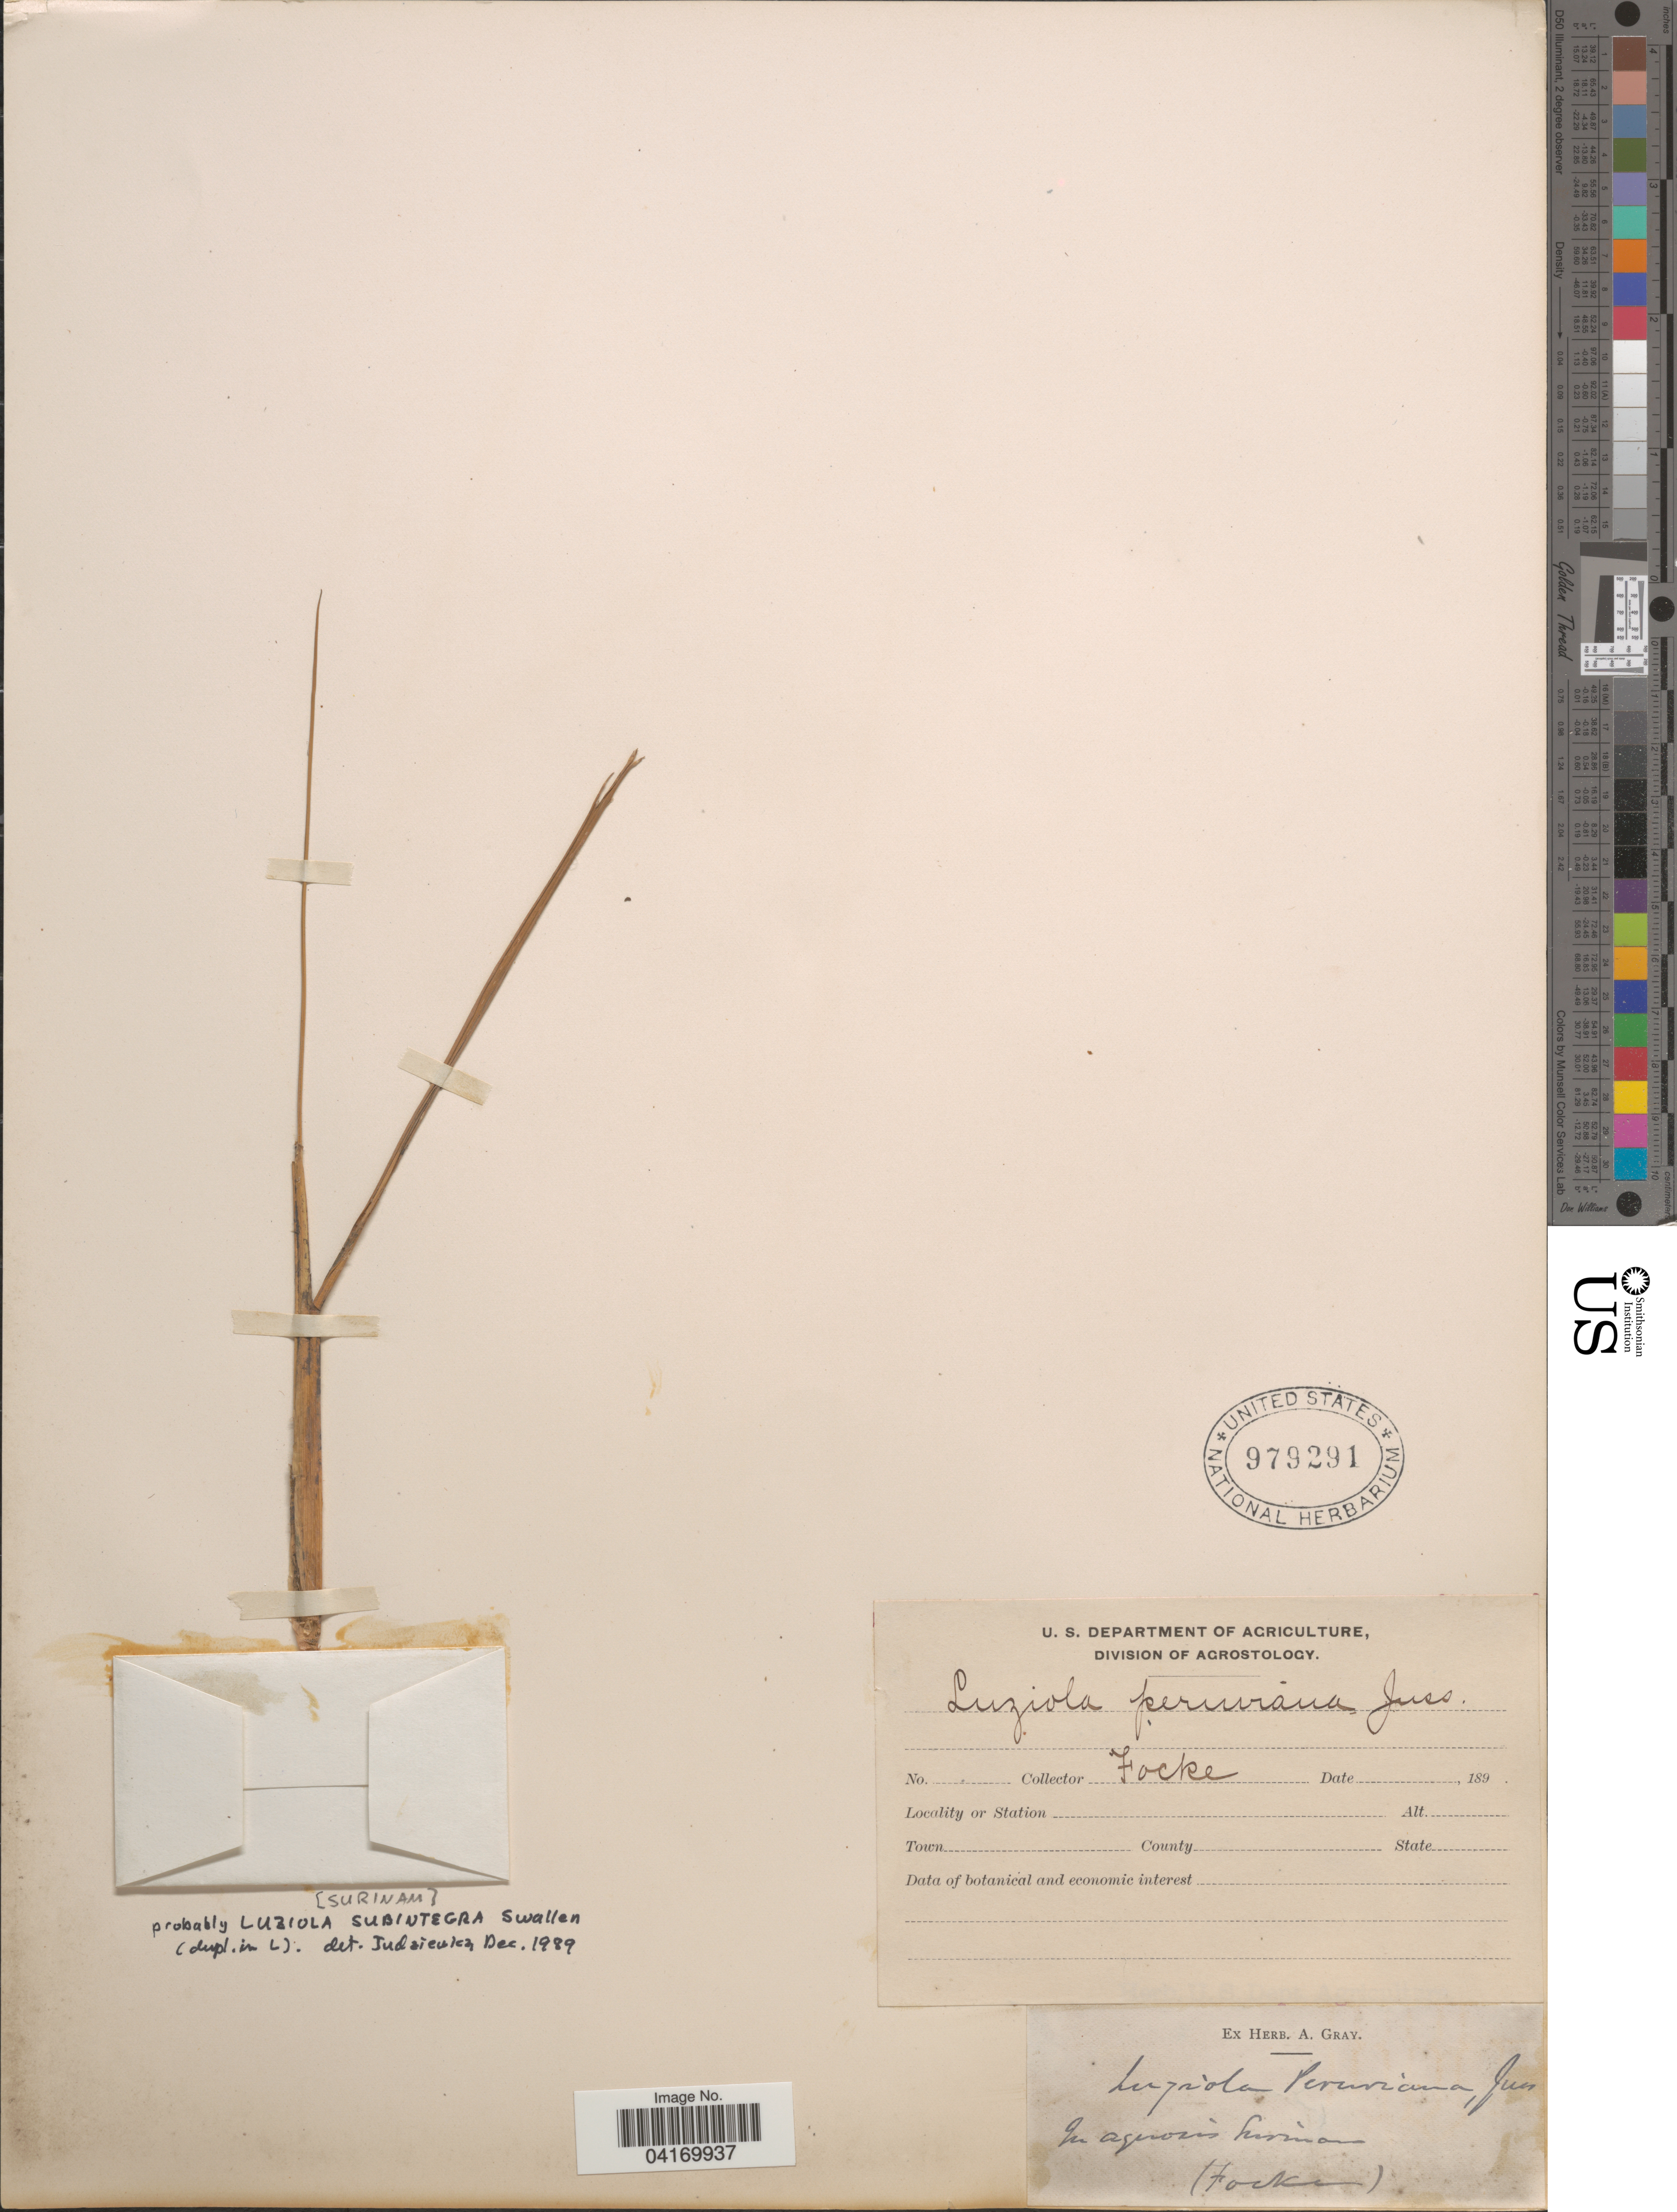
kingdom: Plantae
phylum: Tracheophyta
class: Liliopsida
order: Poales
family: Poaceae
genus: Luziola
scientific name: Luziola subintegra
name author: Swallen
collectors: -- Focke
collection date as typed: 189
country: Suriname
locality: In agenosis [interpreted] Surinam.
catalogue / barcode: US 979291